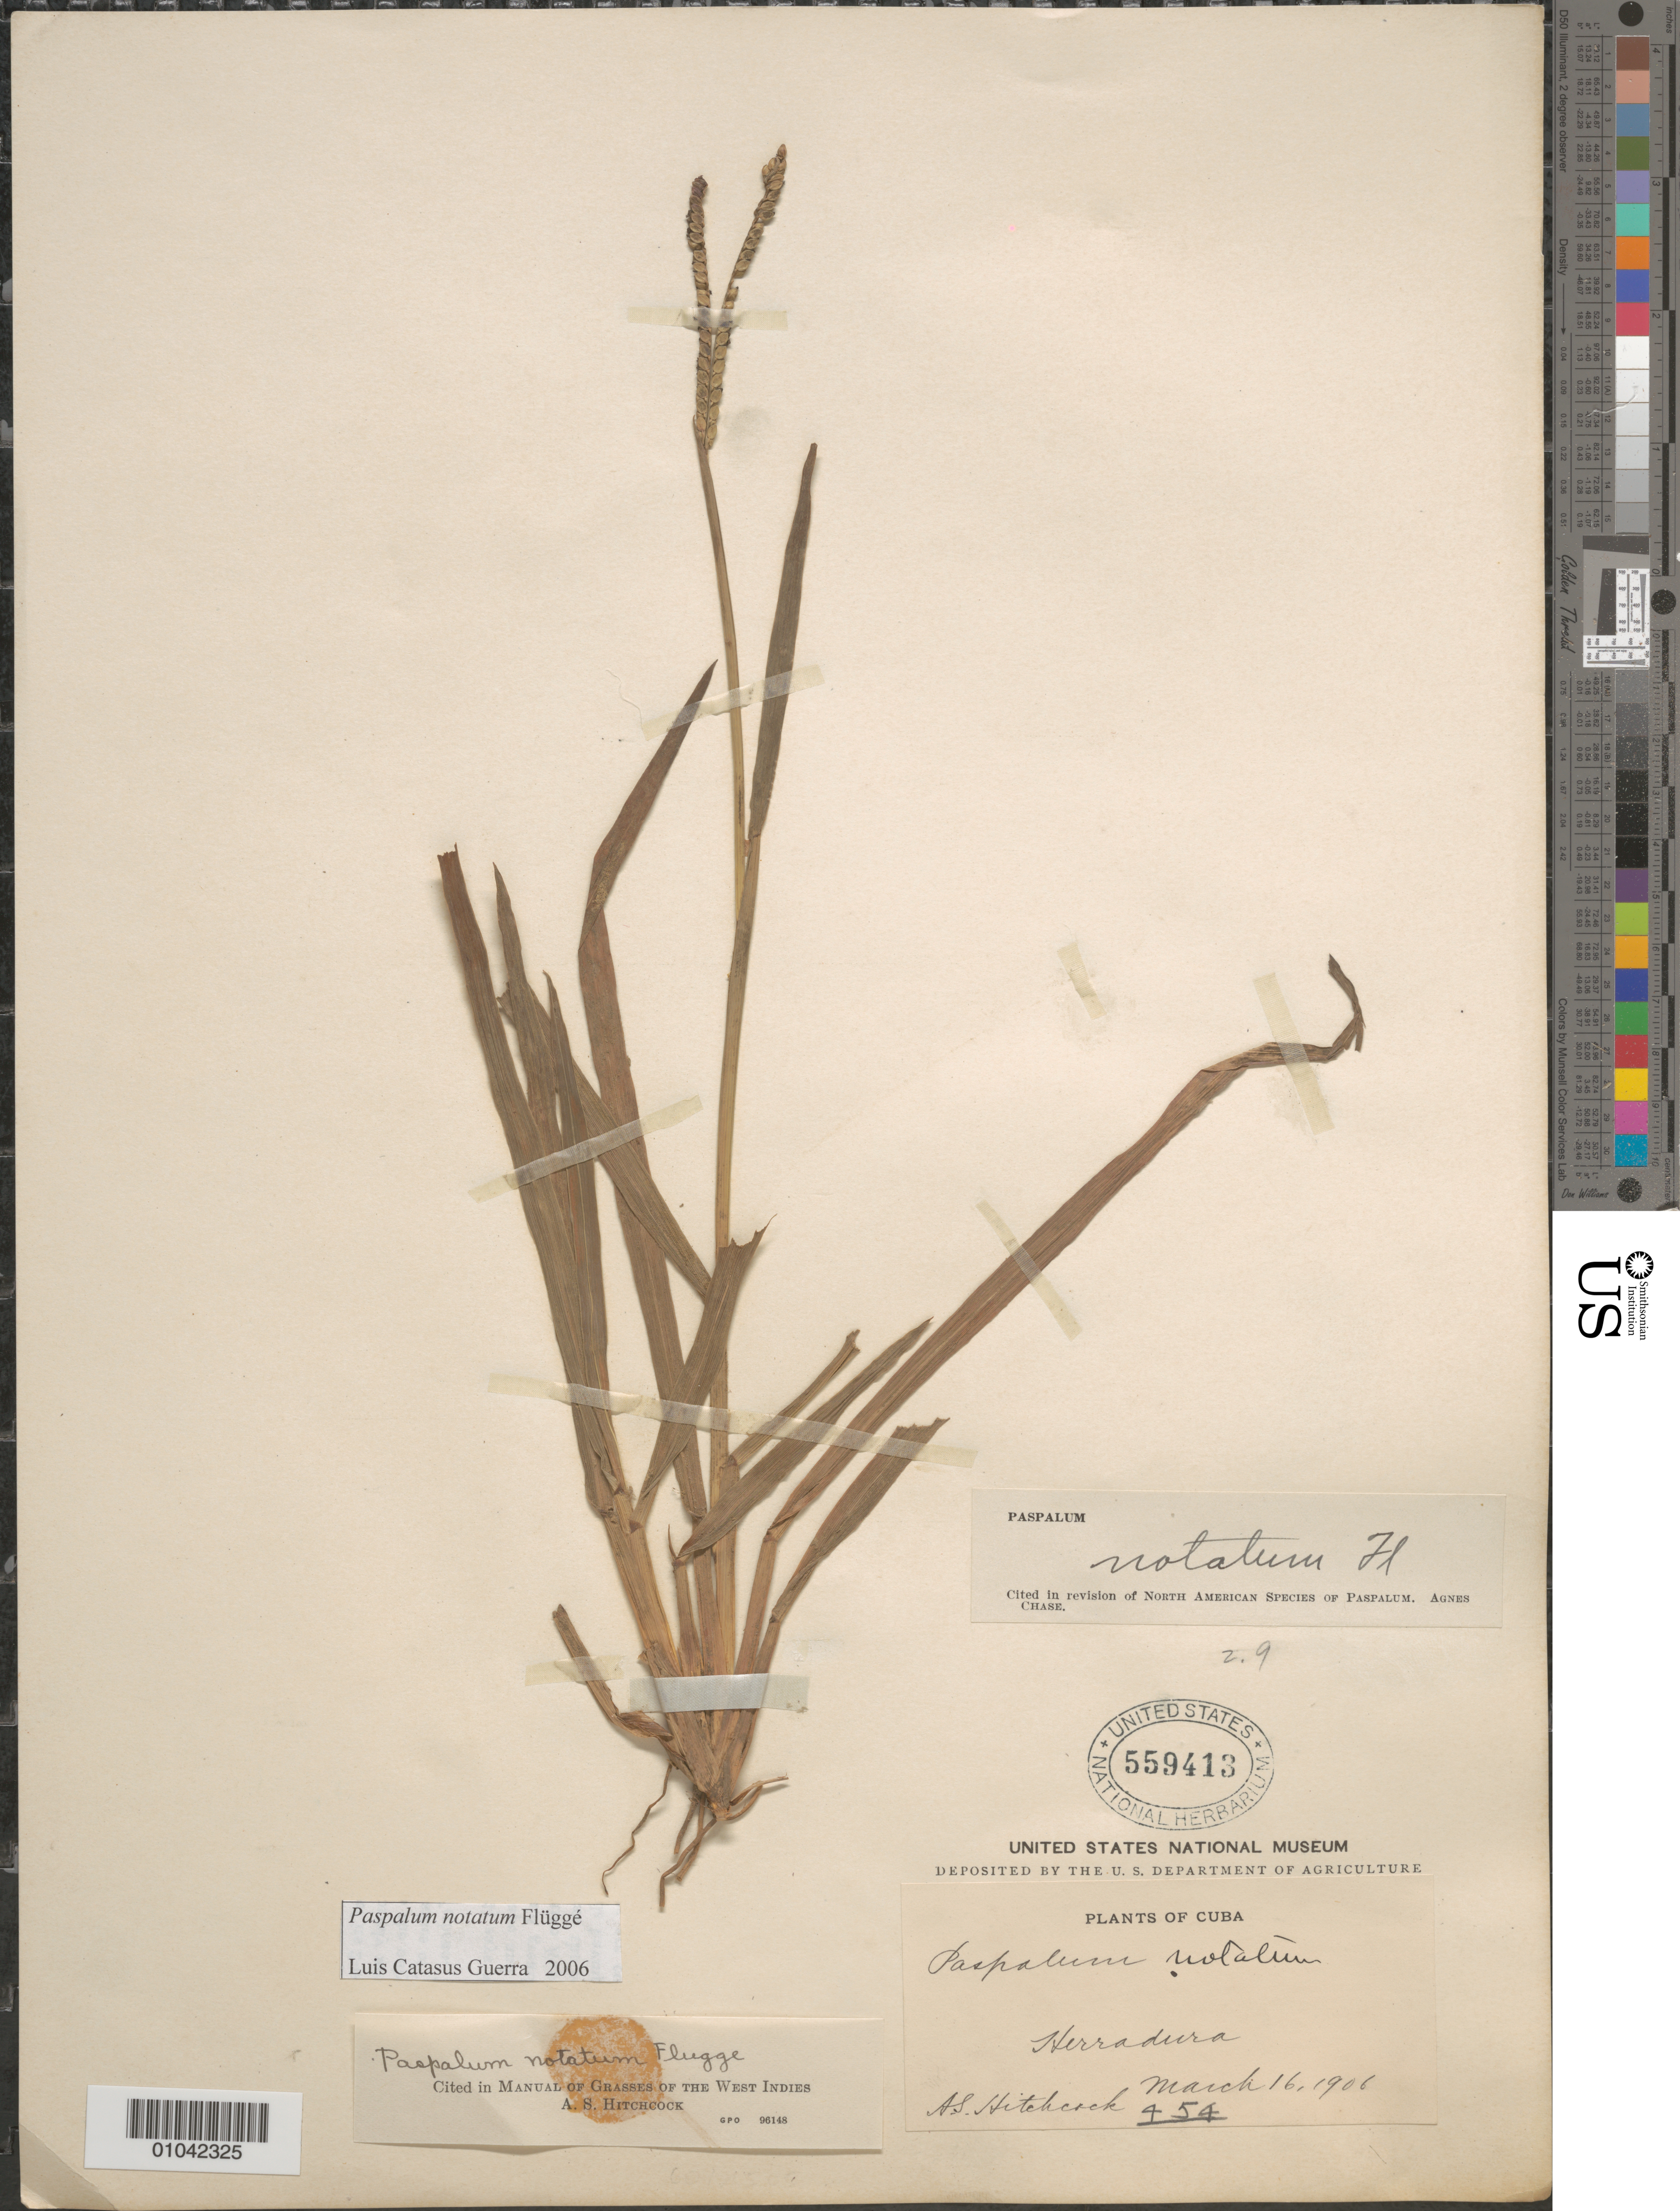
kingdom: Plantae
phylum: Tracheophyta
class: Liliopsida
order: Poales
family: Poaceae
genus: Paspalum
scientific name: Paspalum notatum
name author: Flüggé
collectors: A. S. Hitchcock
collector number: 454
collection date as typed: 16 Mar 1906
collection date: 1906-03-16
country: Cuba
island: Cuba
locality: Herradura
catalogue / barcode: US 559413